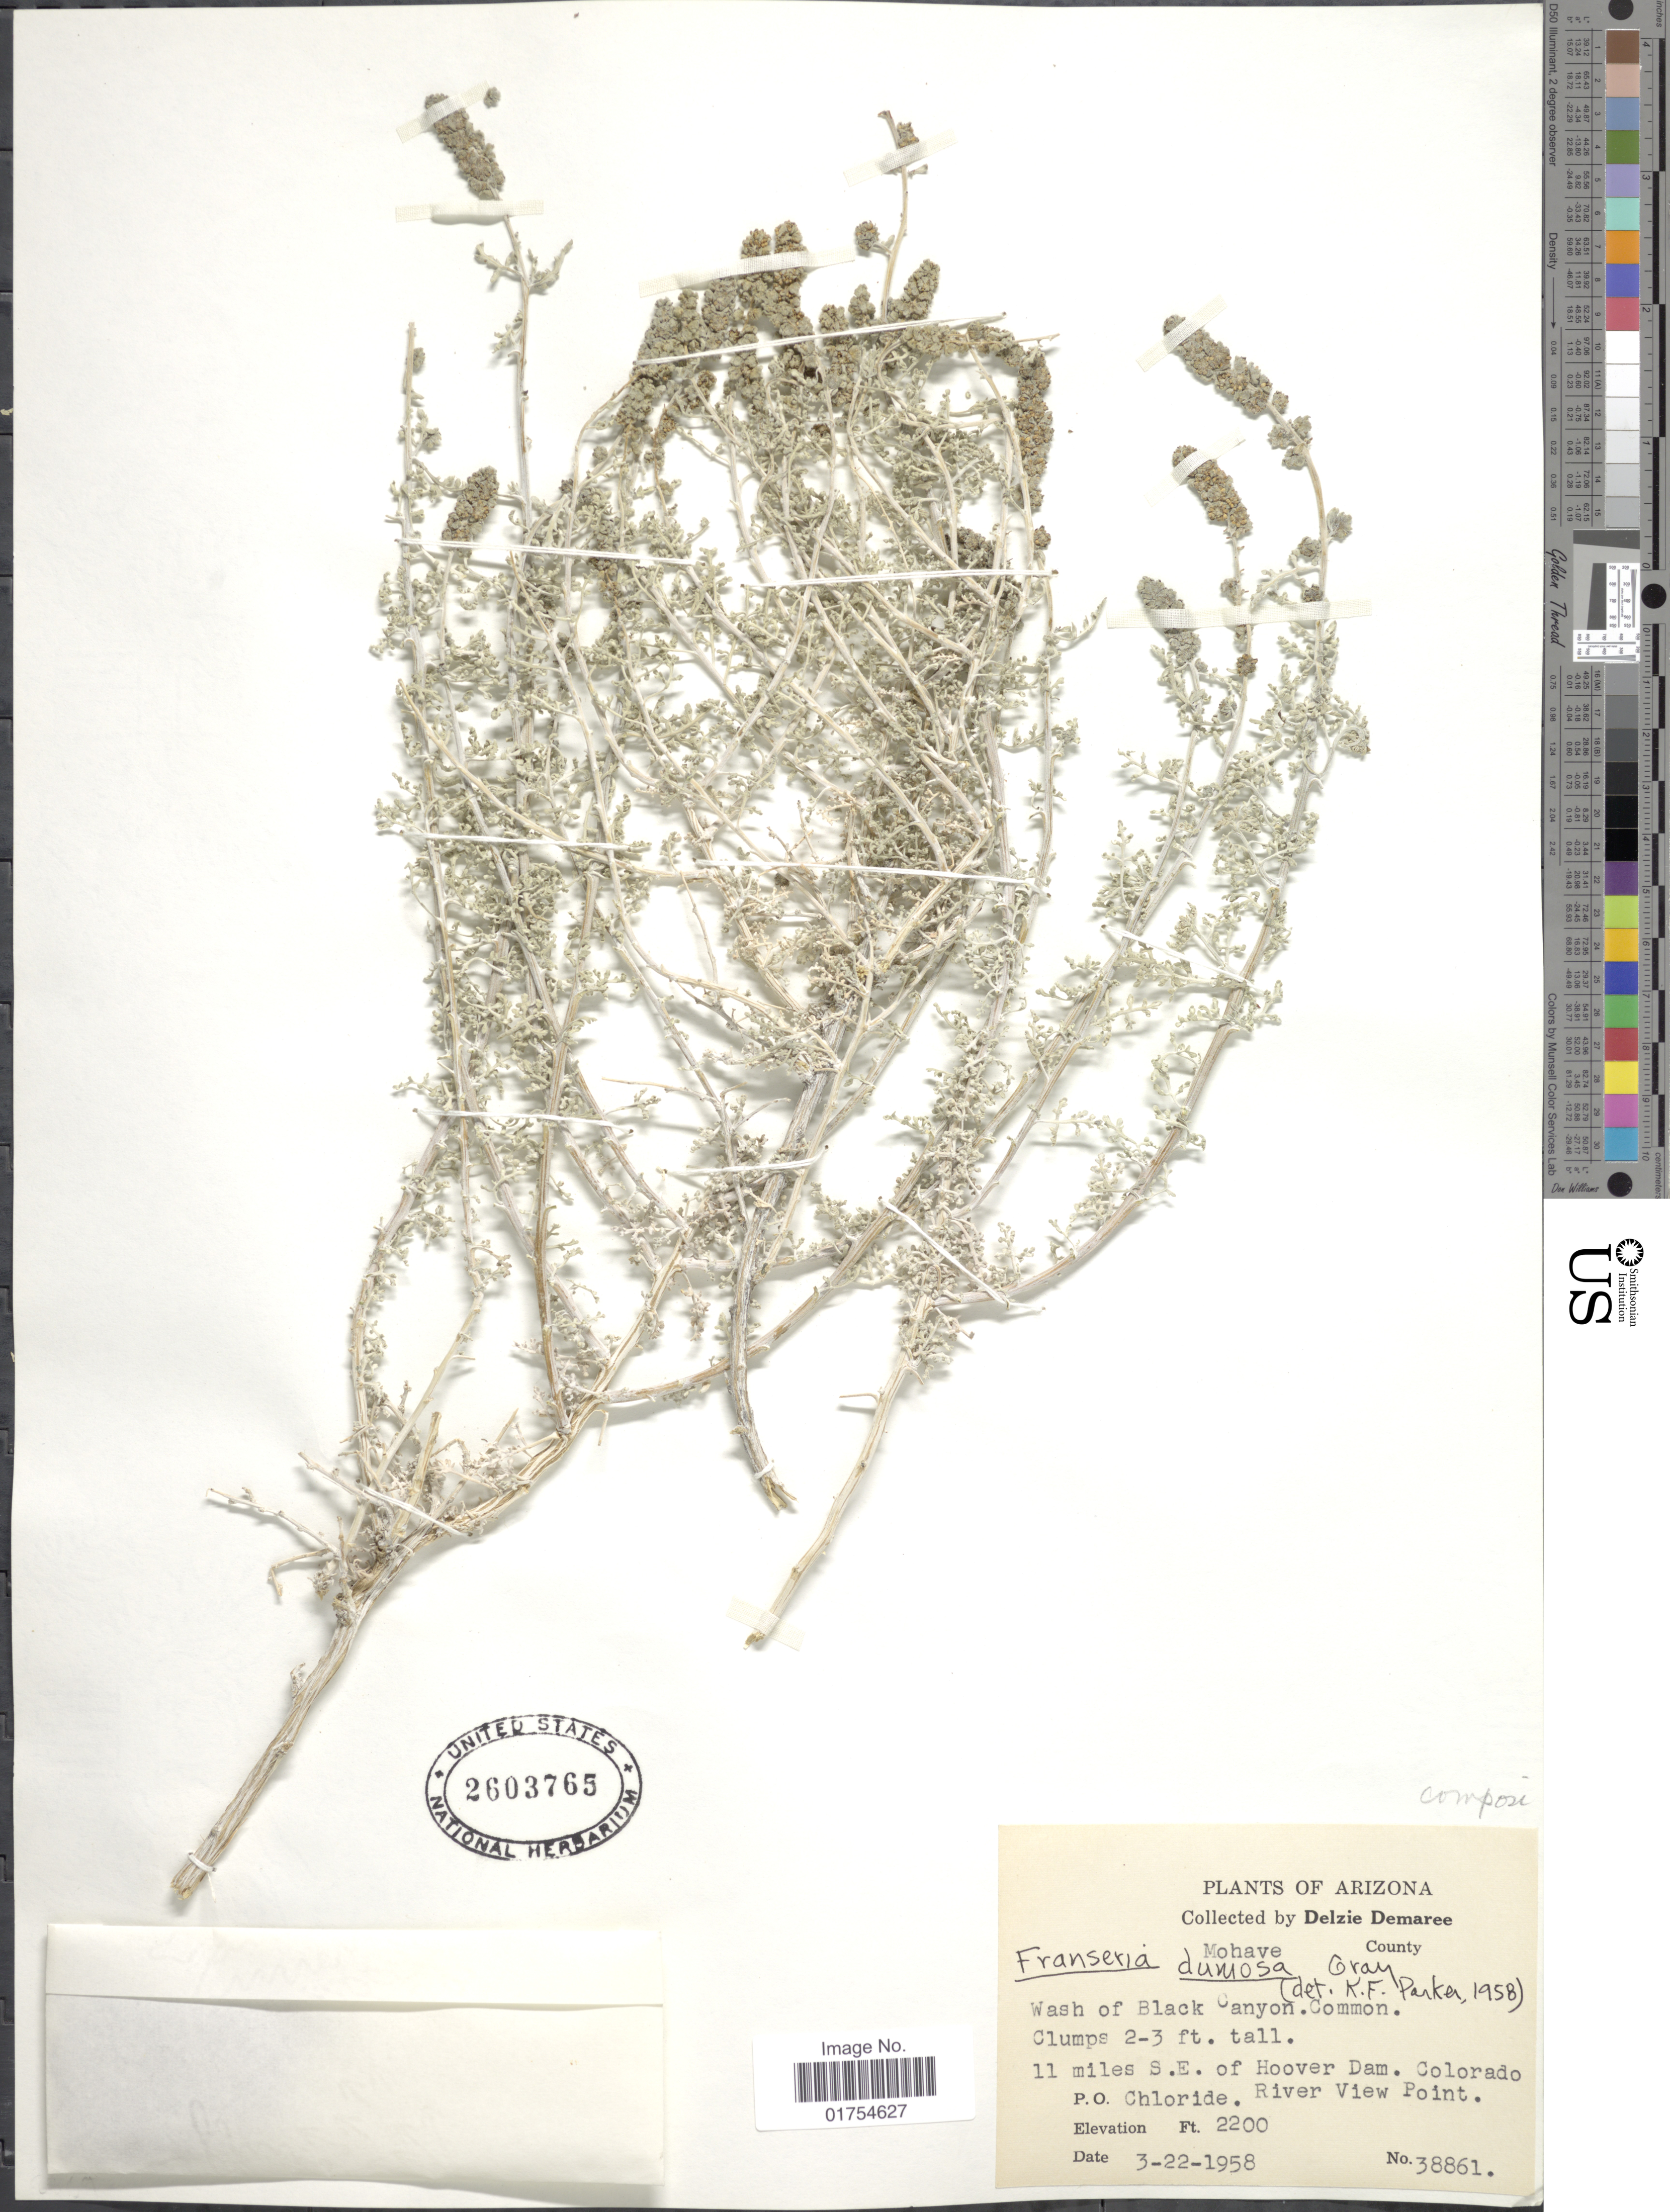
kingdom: Plantae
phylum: Tracheophyta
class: Magnoliopsida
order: Asterales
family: Asteraceae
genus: Franseria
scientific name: Franseria dumosa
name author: A. Gray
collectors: D. Demaree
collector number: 38861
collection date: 1958-03-22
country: United States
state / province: Arizona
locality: Mohave County, 11 miles S.E. of Hoover Dam. Colorado, Chloride. River View Point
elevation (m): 671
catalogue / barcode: US 2603765